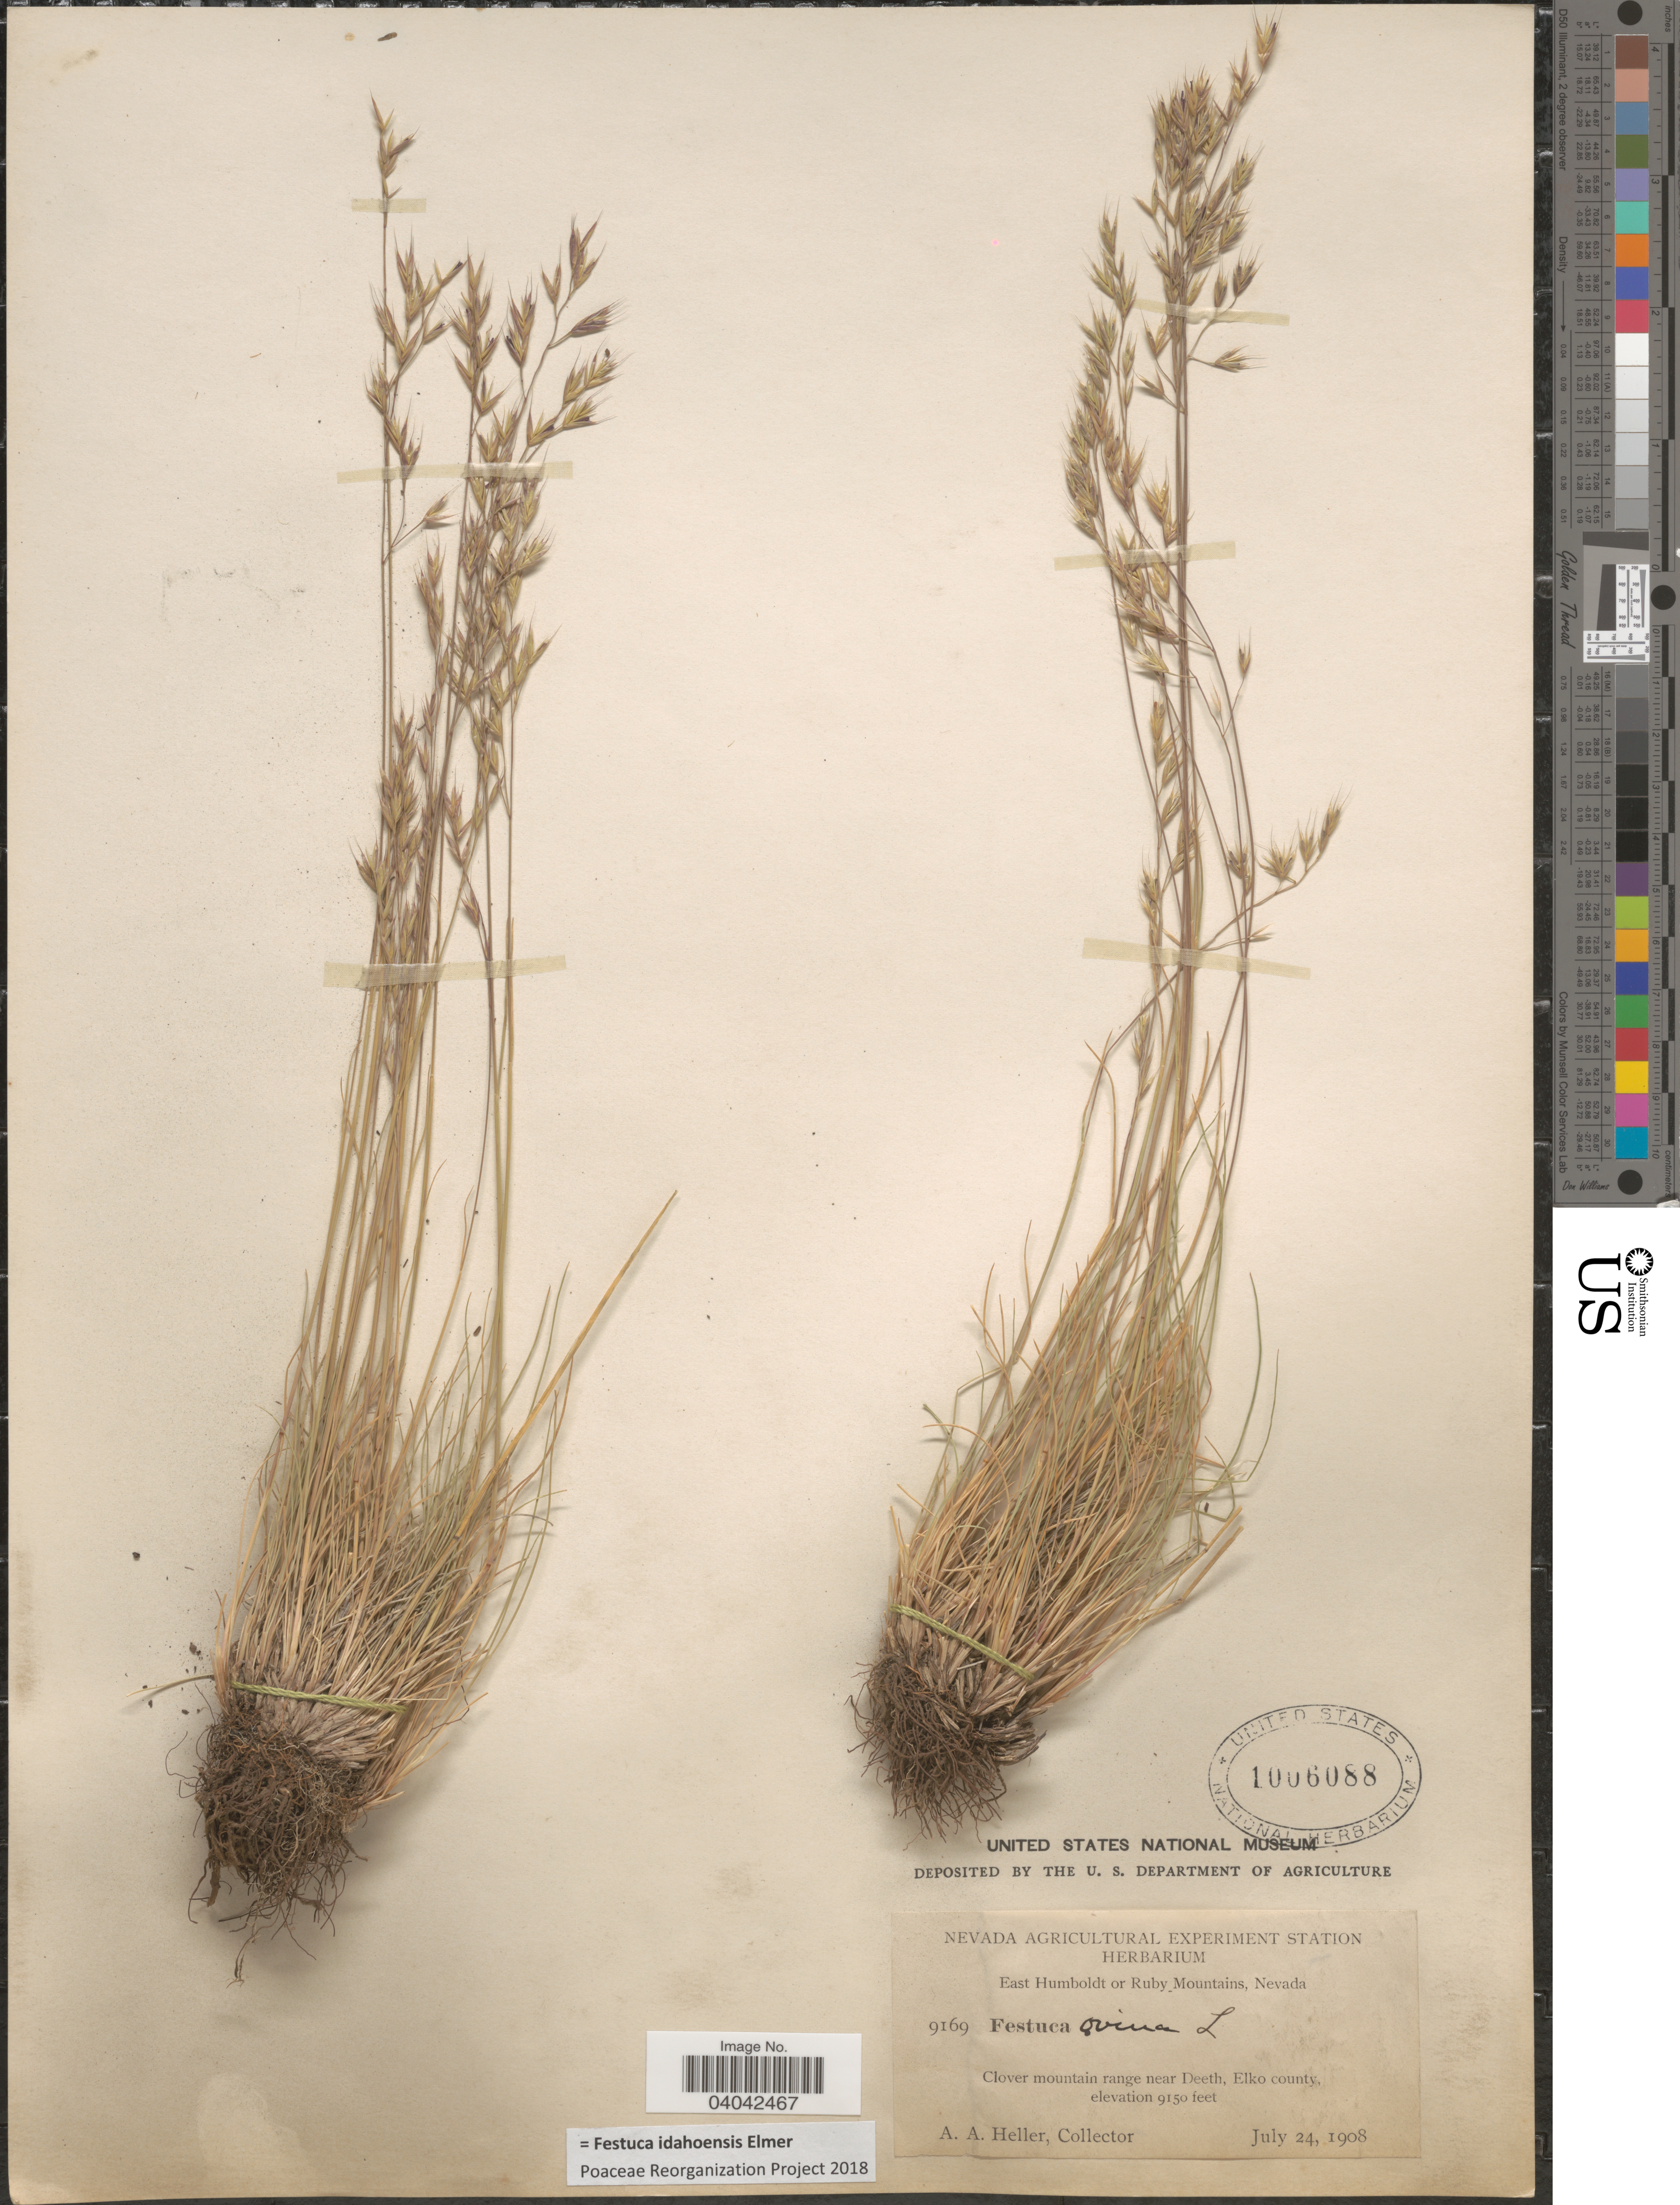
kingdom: Plantae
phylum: Tracheophyta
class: Liliopsida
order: Poales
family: Poaceae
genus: Festuca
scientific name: Festuca idahoensis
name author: Elmer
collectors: A. A. Heller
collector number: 9169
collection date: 1908-07-24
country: United States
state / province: Nevada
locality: East Humboldt or Ruby Mountains. Clover mountain range near Deeth, Elko county.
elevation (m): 2789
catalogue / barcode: US 1006088